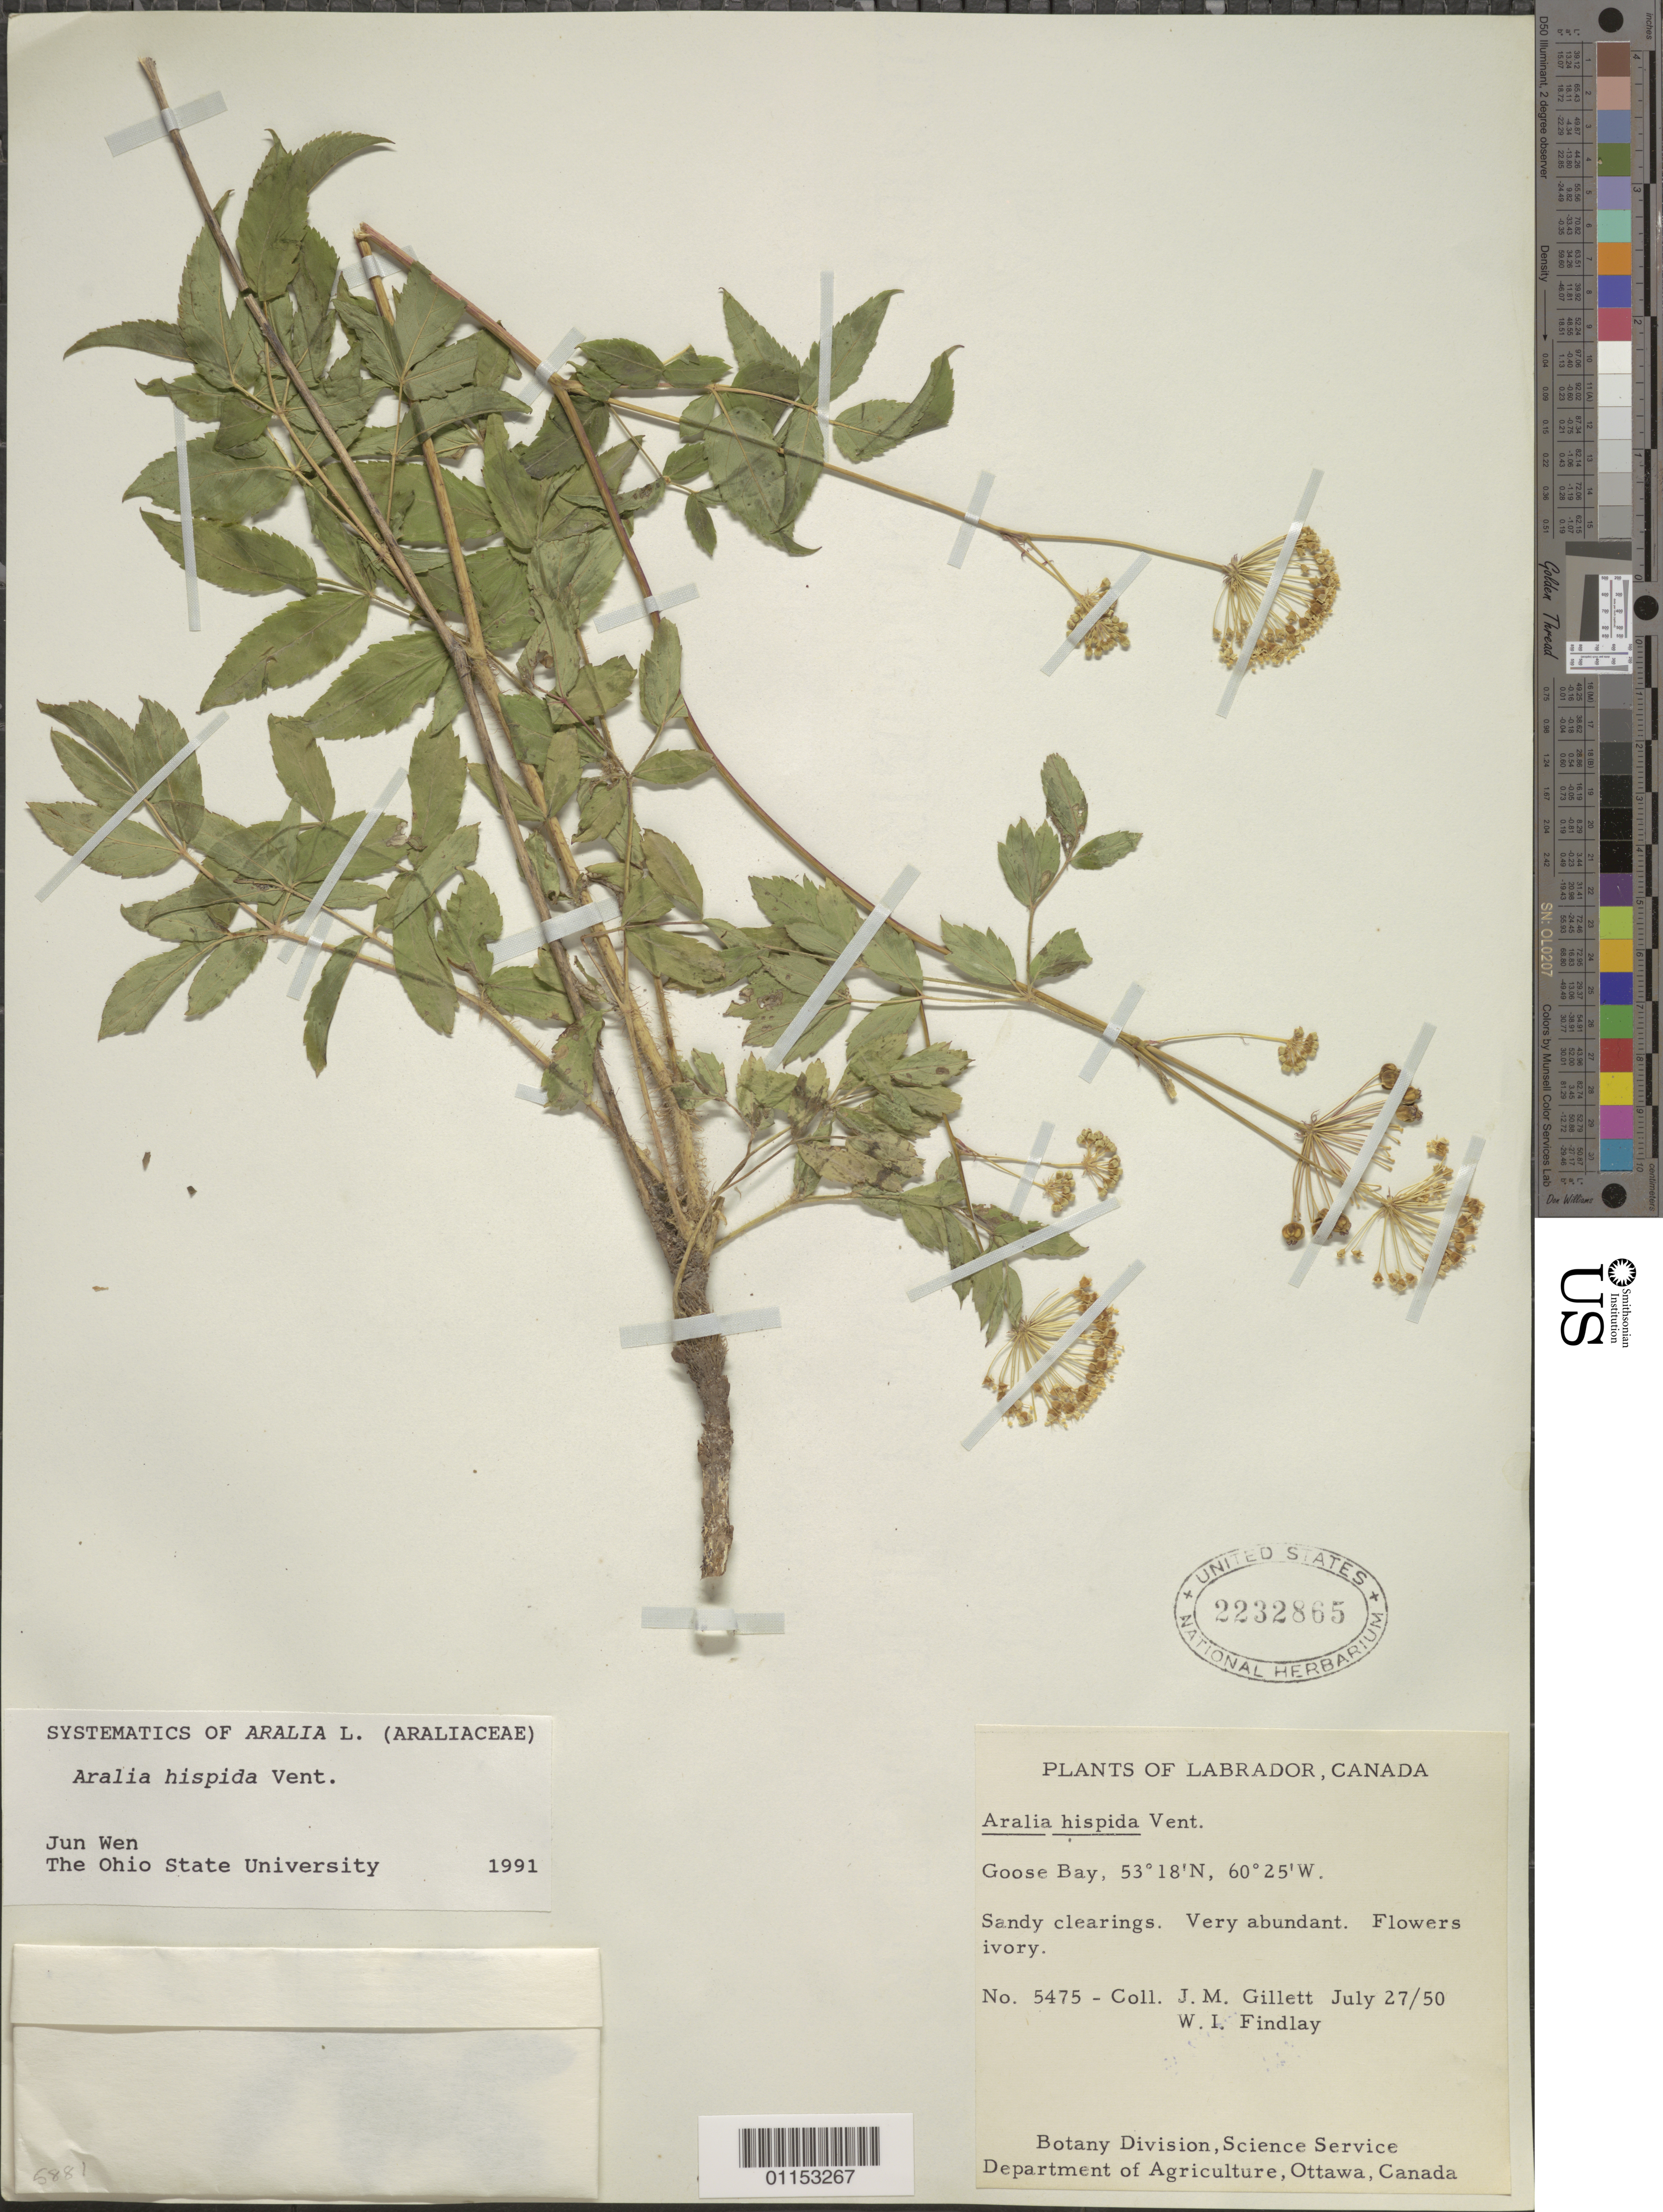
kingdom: Plantae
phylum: Tracheophyta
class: Magnoliopsida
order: Apiales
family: Araliaceae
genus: Aralia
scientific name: Aralia hispida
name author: Vent.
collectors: J. Gillett & W. Findlay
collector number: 5475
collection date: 1950-07-27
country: Canada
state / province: Newfoundland and Labrador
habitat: Sandy clearings. Very abundant.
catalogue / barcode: US 2232865